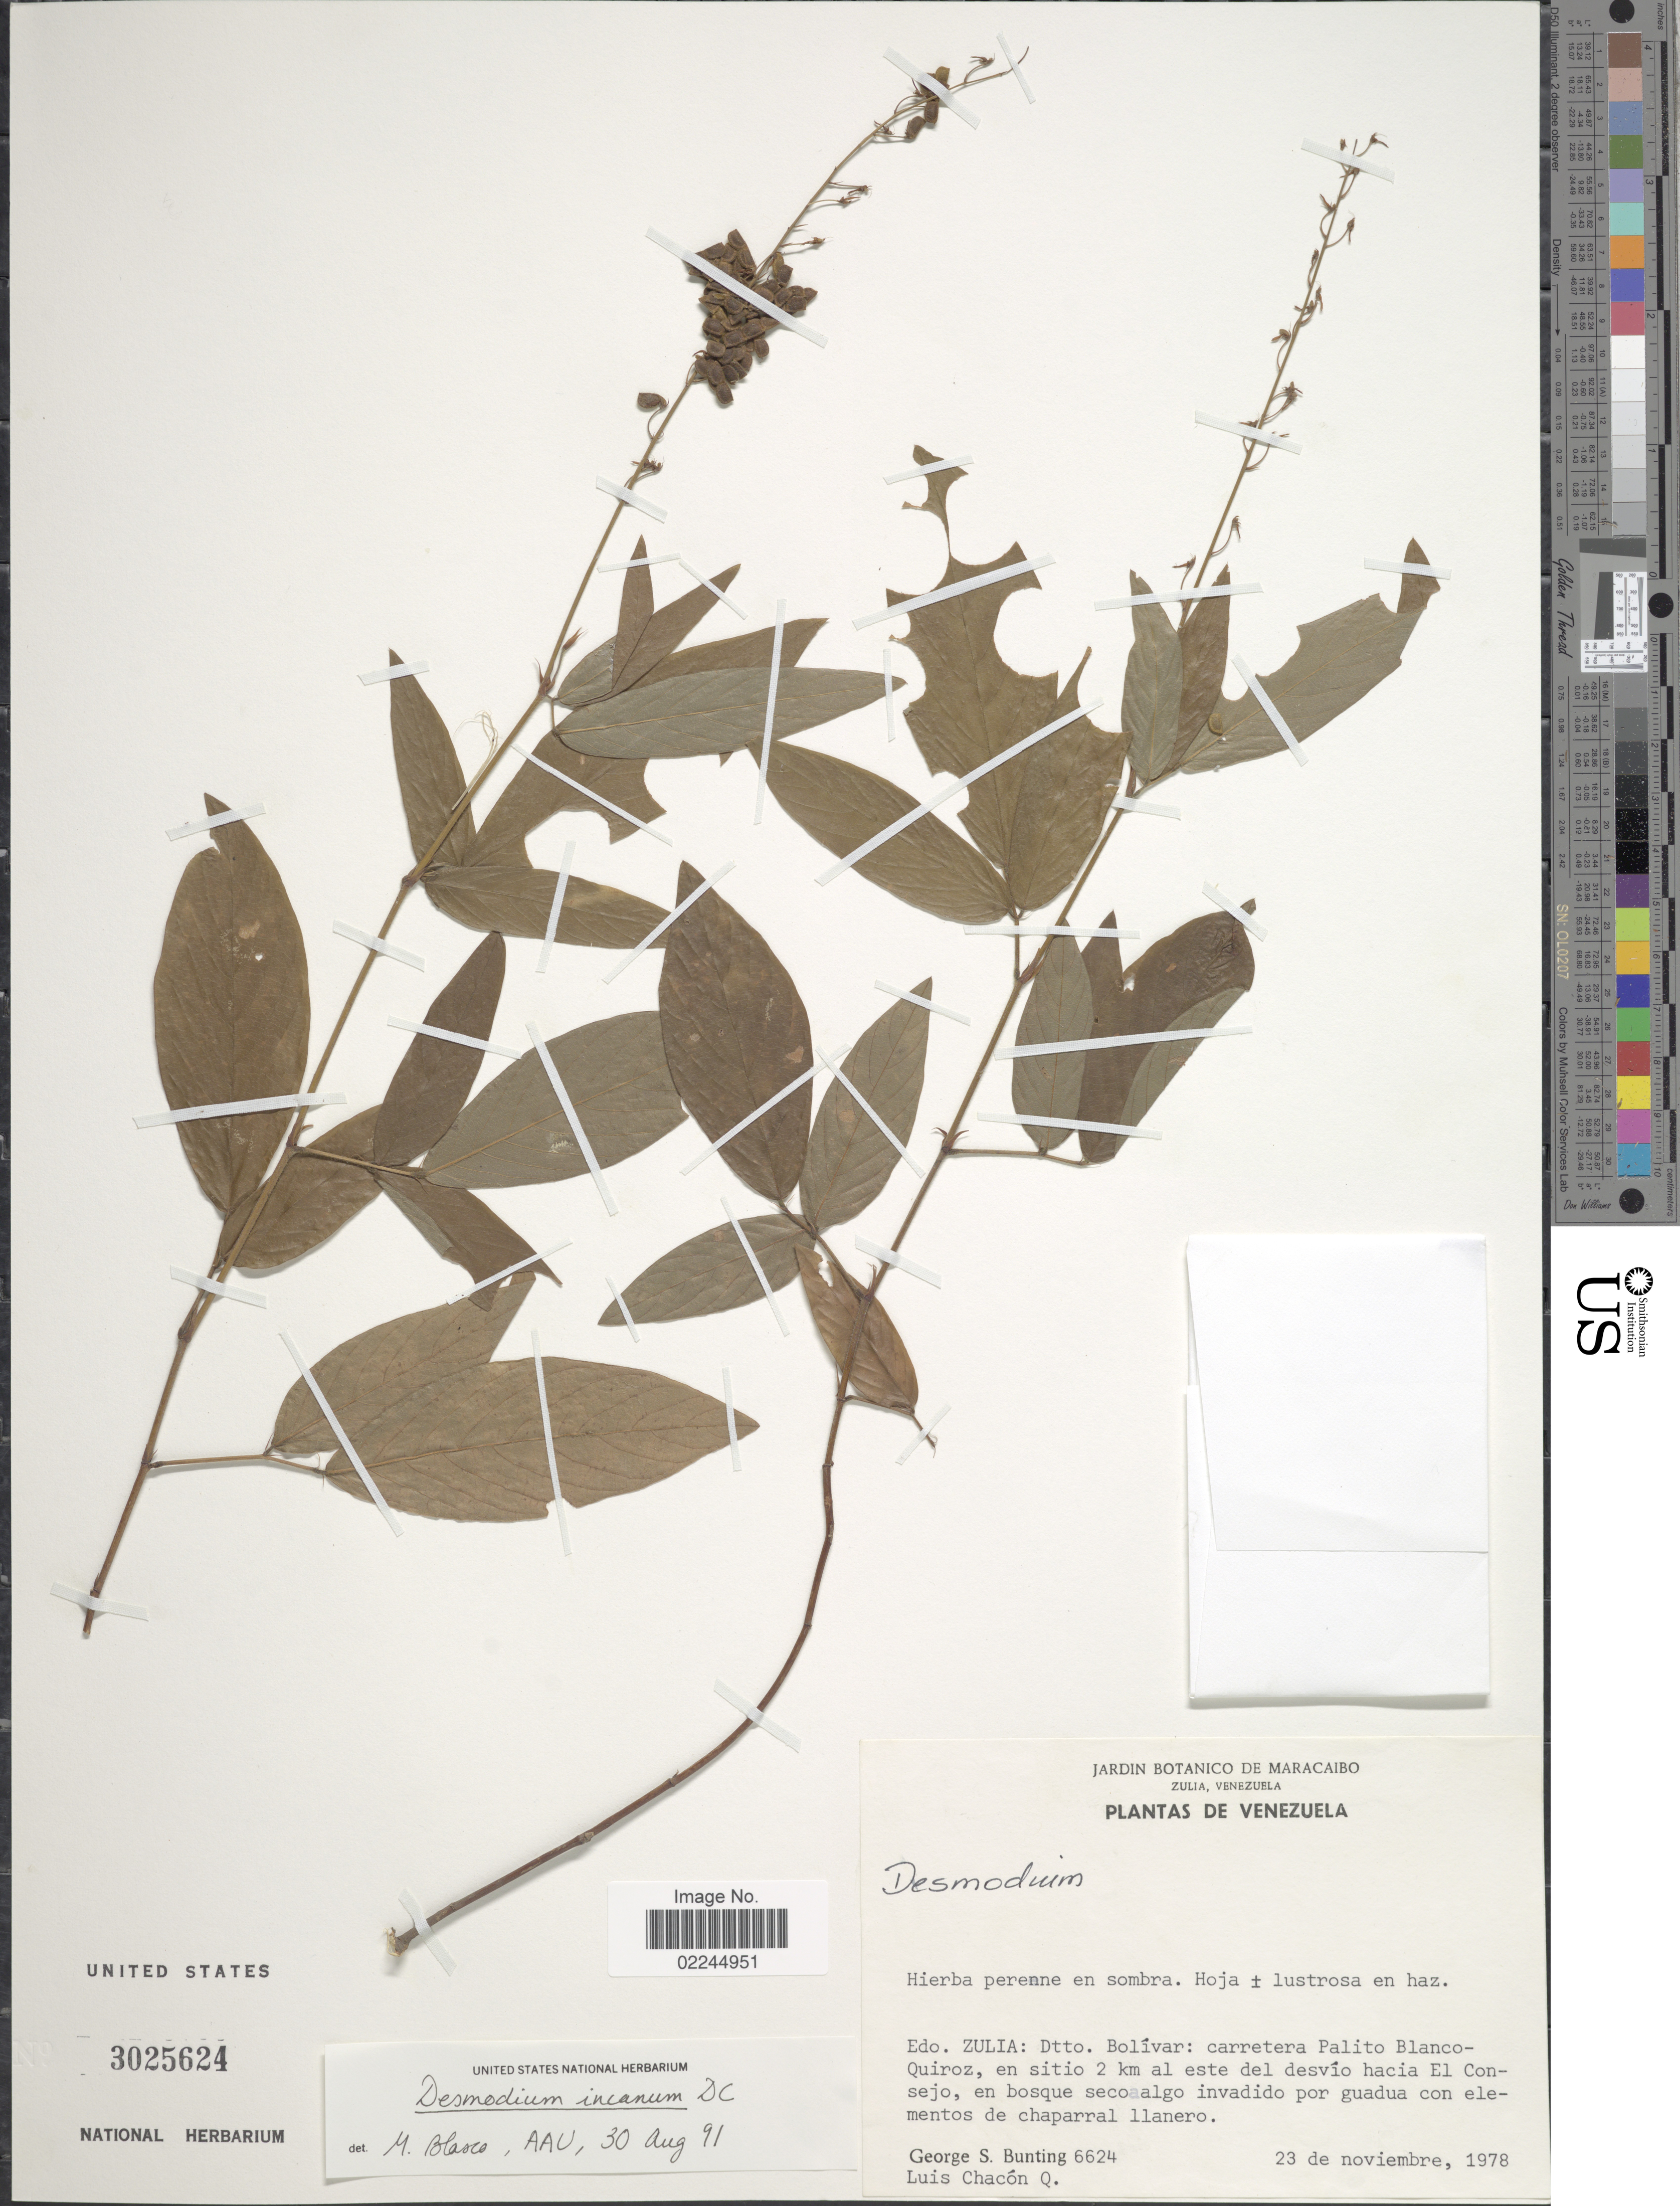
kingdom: Plantae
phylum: Tracheophyta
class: Magnoliopsida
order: Fabales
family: Fabaceae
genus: Desmodium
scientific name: Desmodium incanum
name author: (Sw.) DC.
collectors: G. S. Bunting & L. Chacon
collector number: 6624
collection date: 1978-11-23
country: Venezuela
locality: Edo. Zulia, Dtto. Bolivar, carretera Palito Blanco-Quiroz, en sitio 2 km al este del desvio hacia El Consejo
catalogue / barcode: US 3025624